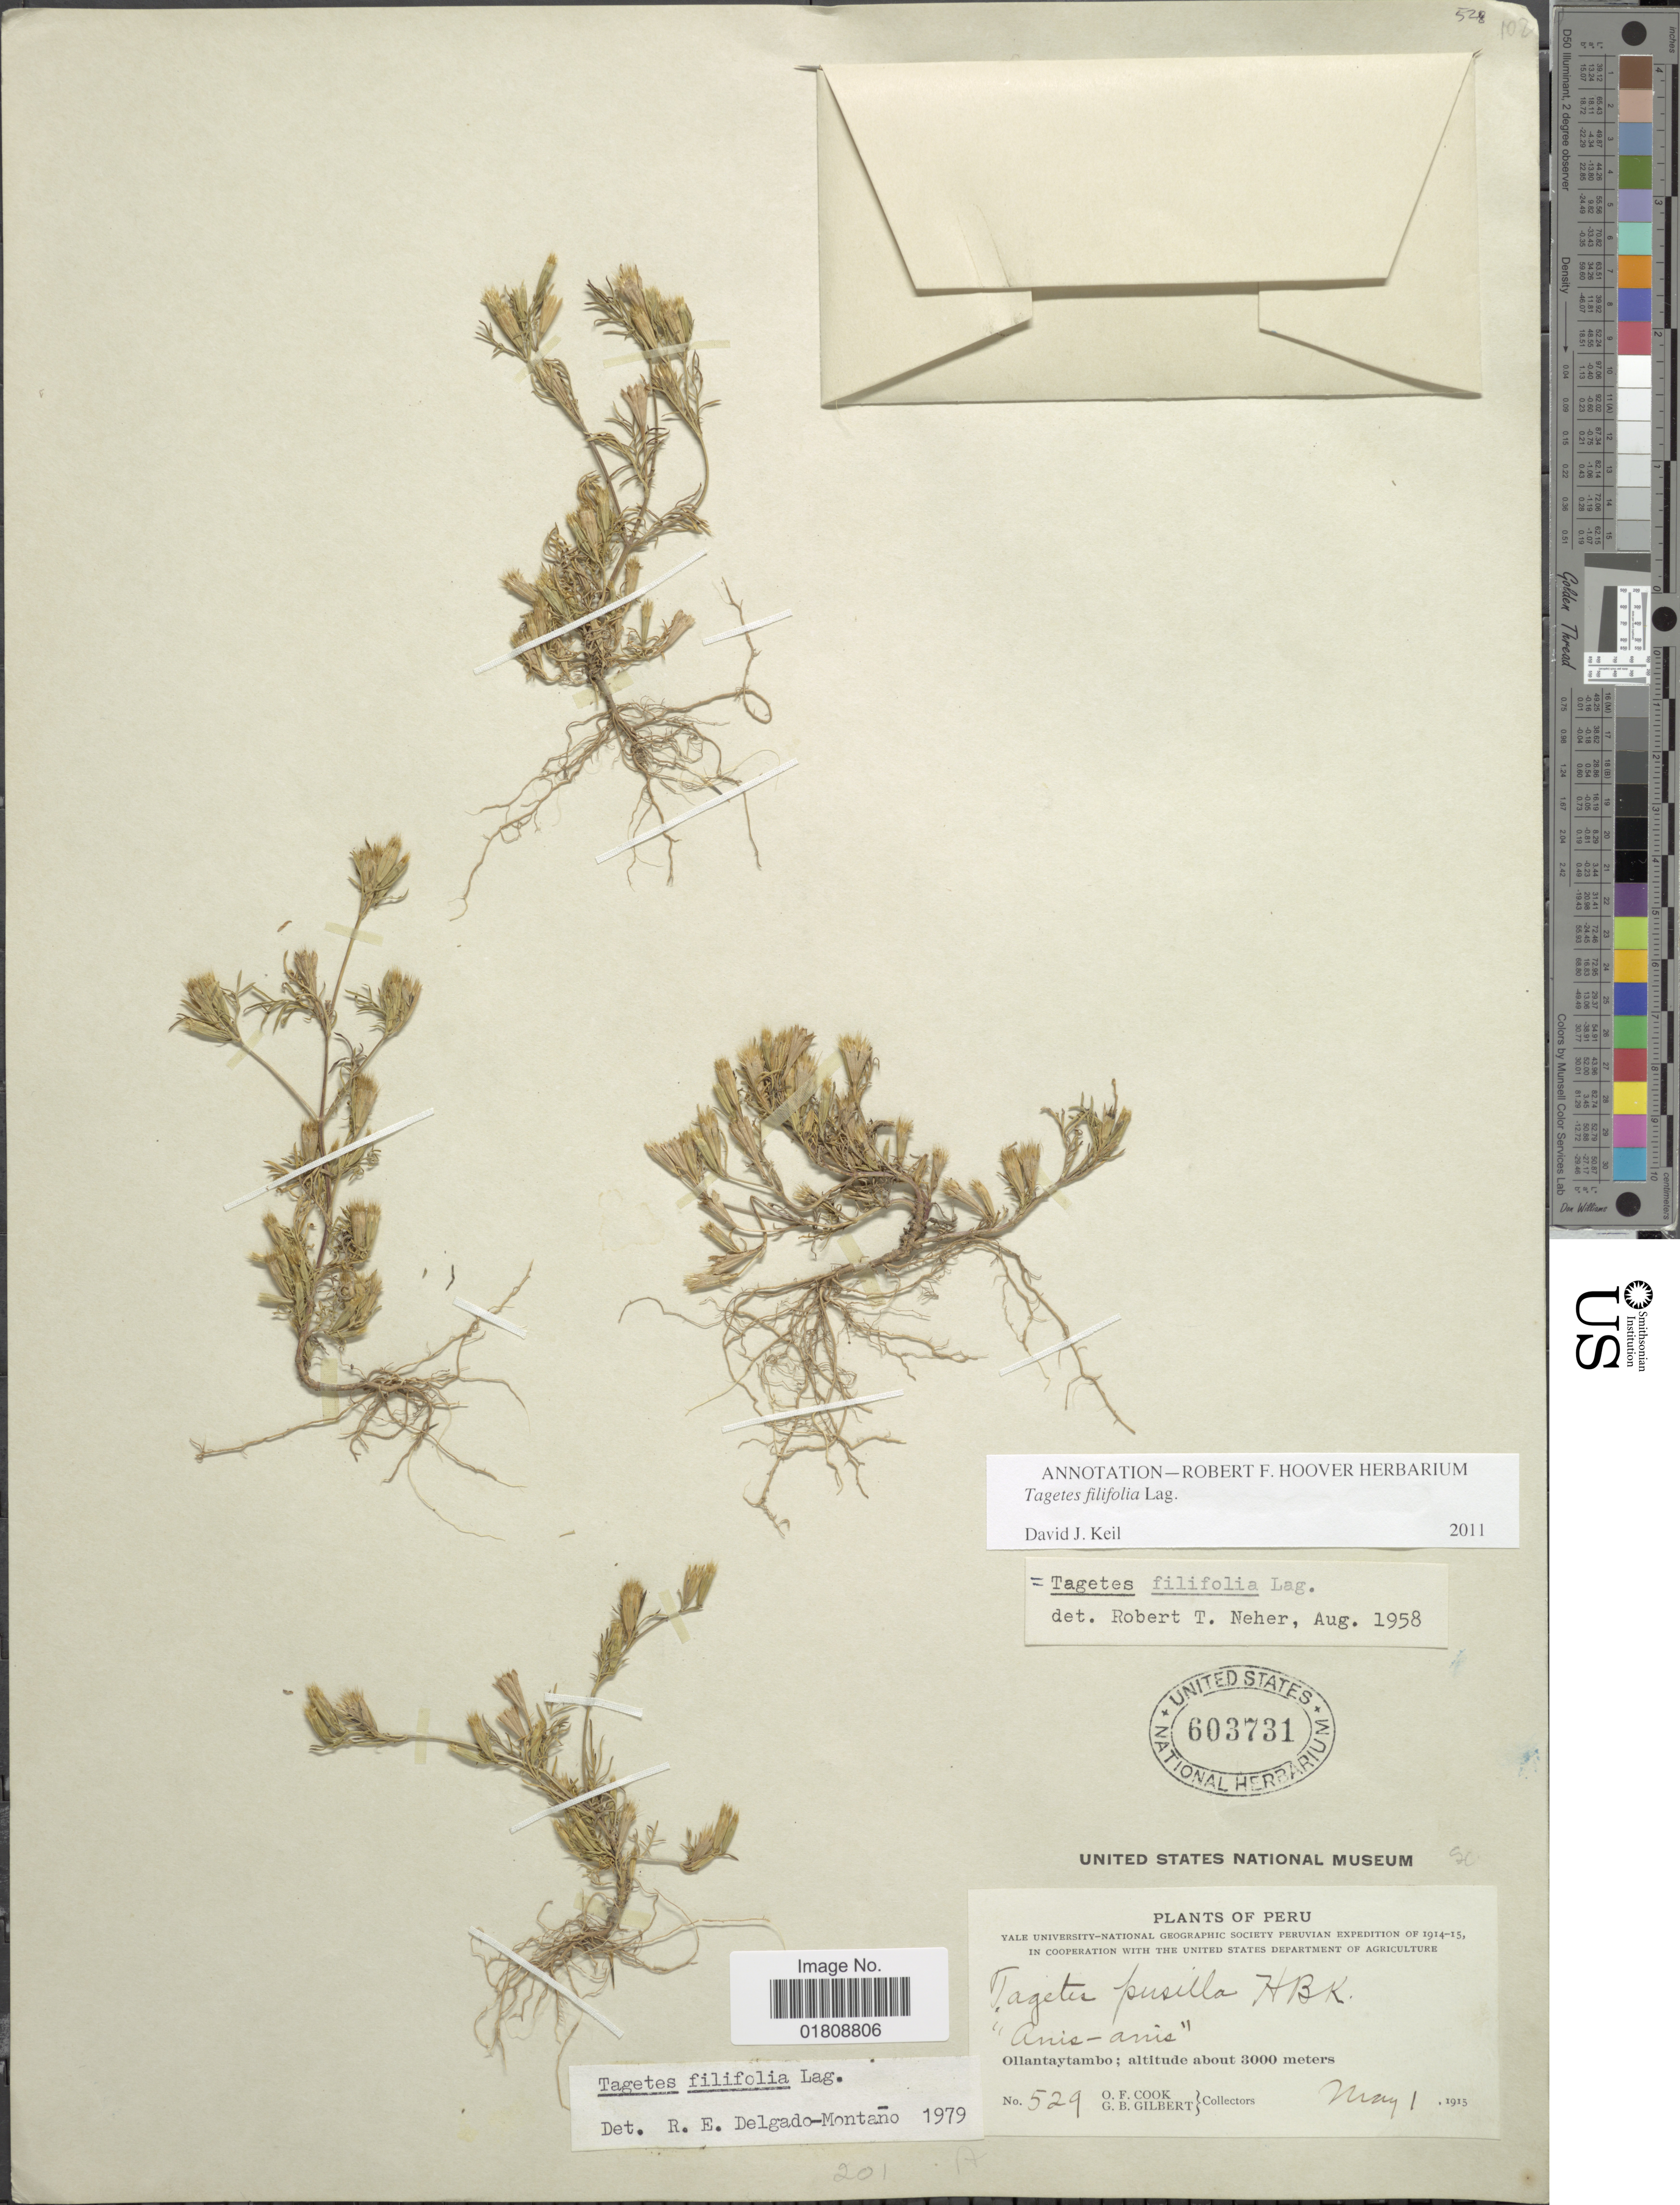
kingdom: Plantae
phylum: Tracheophyta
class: Magnoliopsida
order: Asterales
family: Asteraceae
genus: Tagetes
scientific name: Tagetes filifolia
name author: Lag.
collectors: O. F. Cook & G. B. Gilbert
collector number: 529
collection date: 1915-05-01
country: Peru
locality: Ollantaytambo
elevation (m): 3000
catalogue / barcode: US 603731